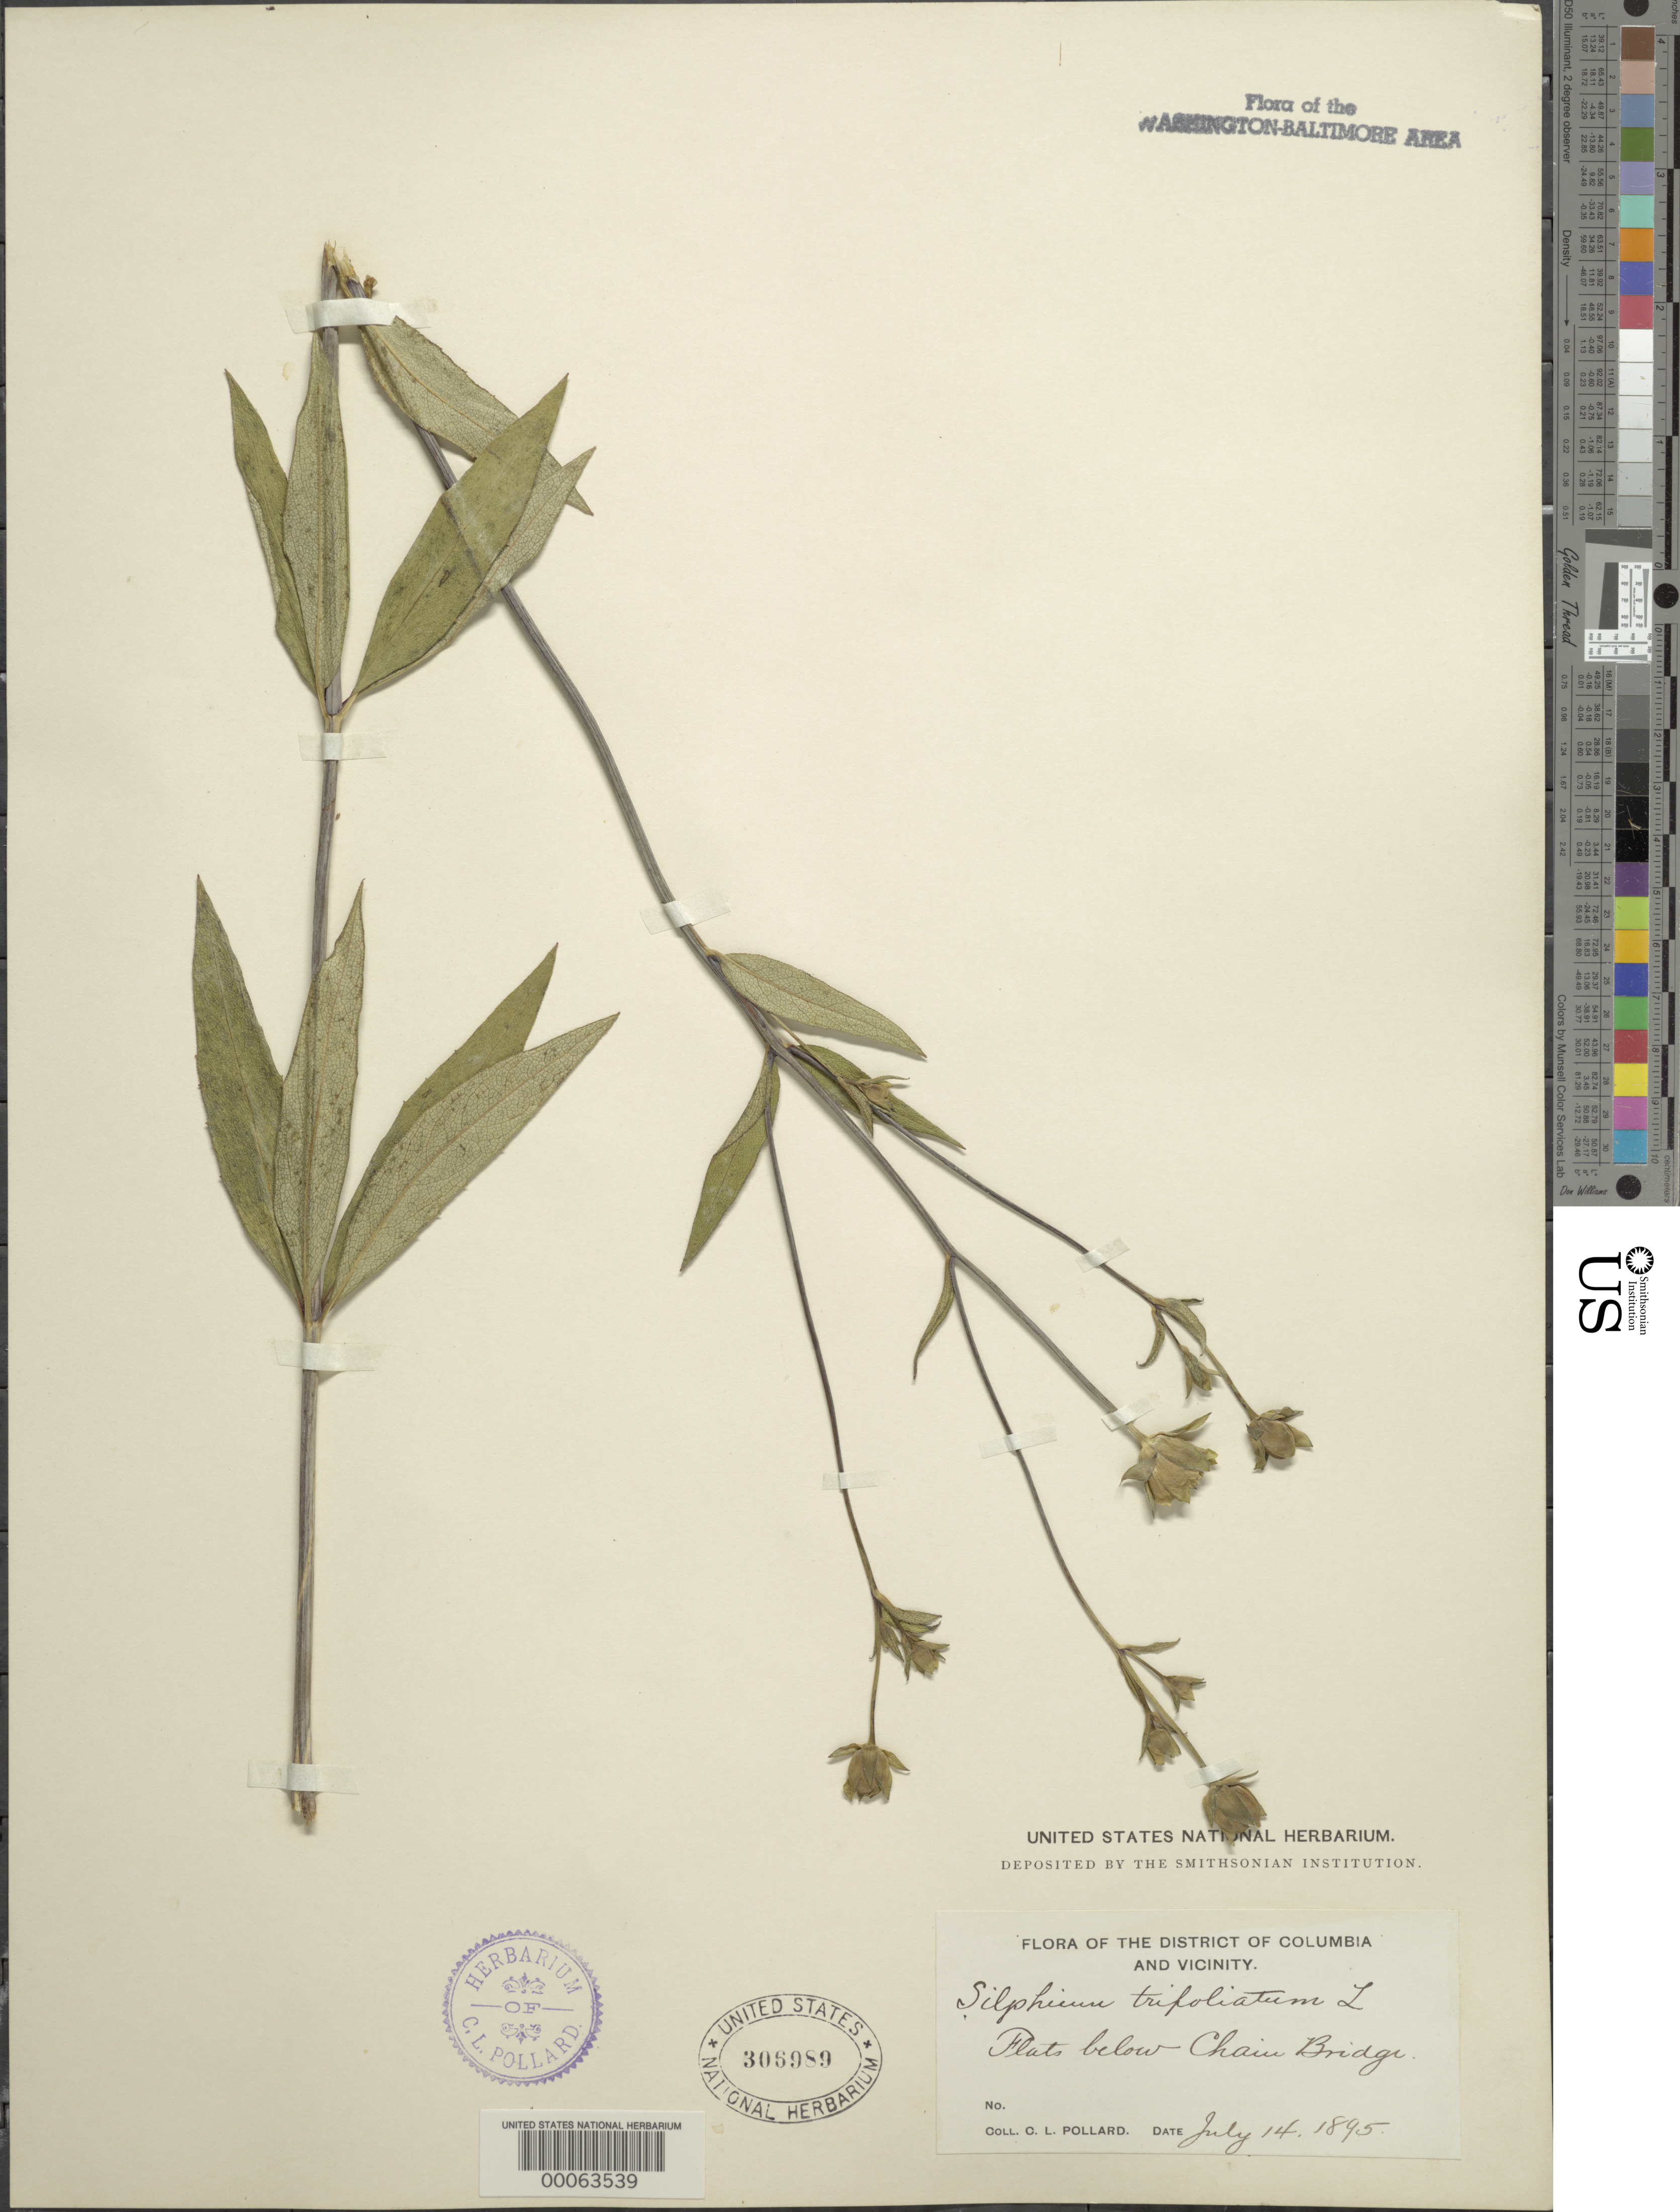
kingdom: Plantae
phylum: Tracheophyta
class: Magnoliopsida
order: Asterales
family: Asteraceae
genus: Silphium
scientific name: Silphium asteriscus var. trifoliatum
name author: (L.) Clevinger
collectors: C. L. Pollard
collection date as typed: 14 Jul 1895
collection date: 1895-07-14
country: United States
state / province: District of Columbia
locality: Below Chain Bridge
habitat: Flats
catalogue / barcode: US 306989